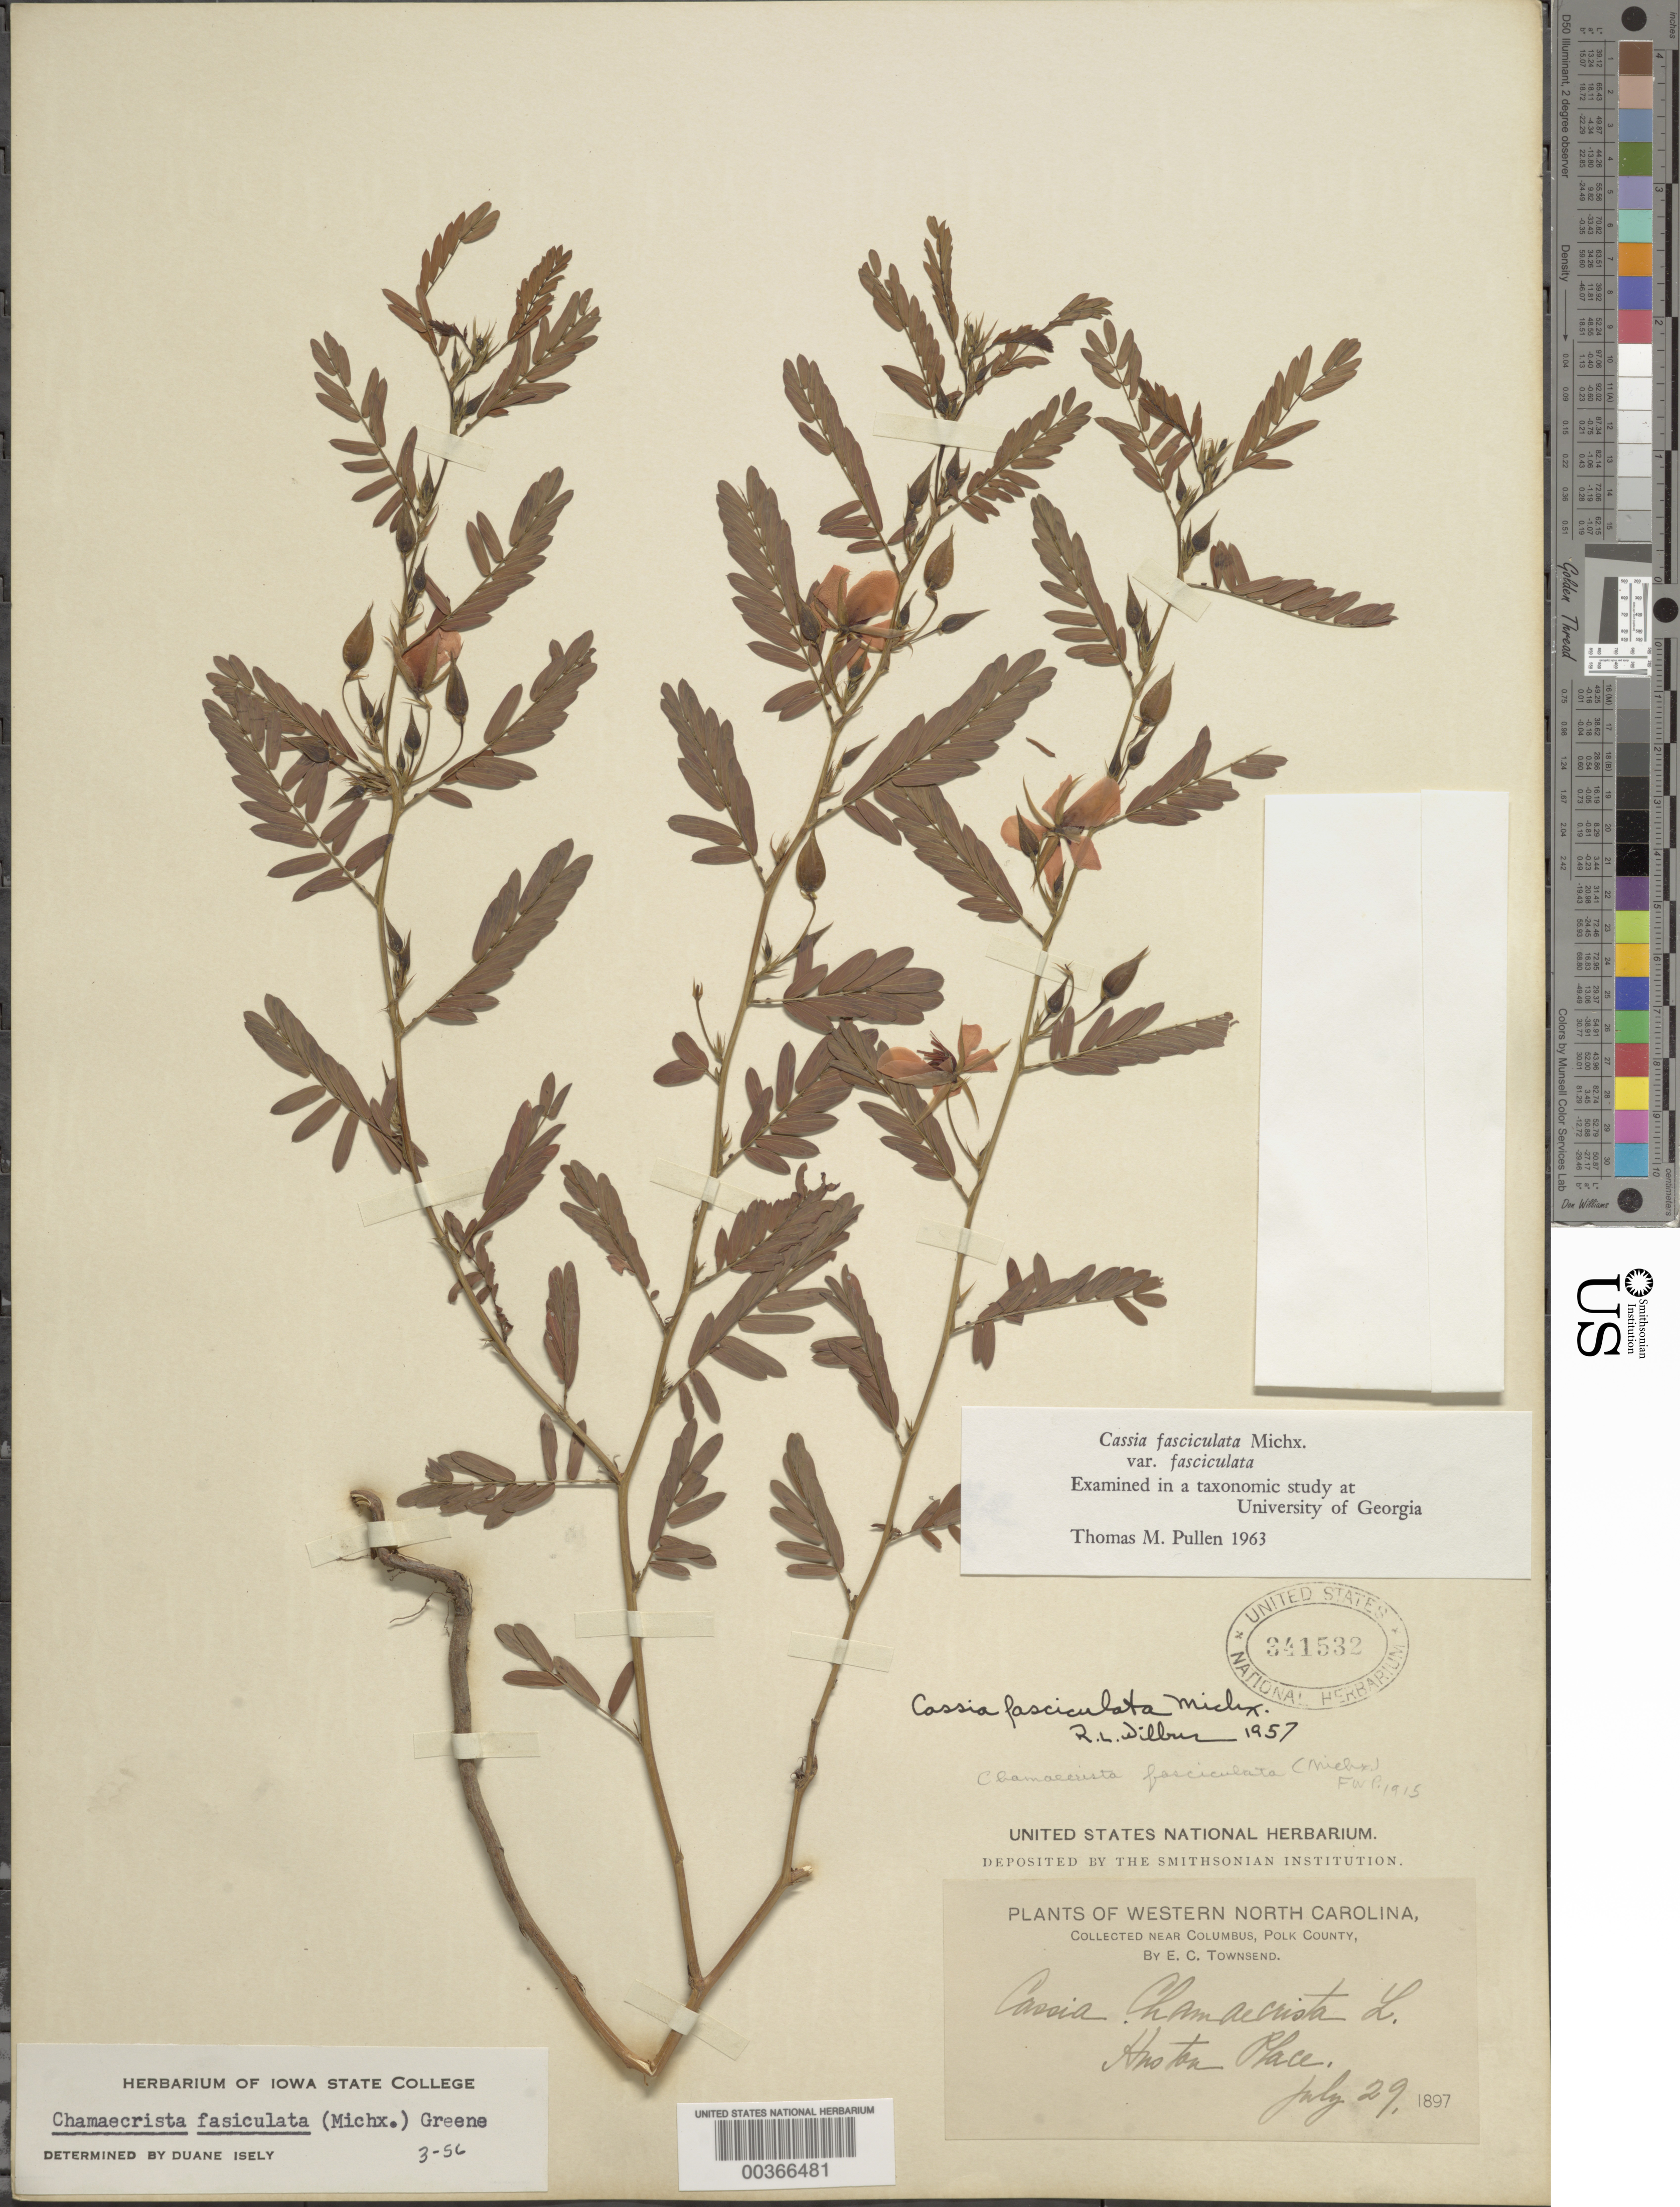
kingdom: Plantae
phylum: Tracheophyta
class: Magnoliopsida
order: Fabales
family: Fabaceae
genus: Chamaecrista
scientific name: Chamaecrista fasciculata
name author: (Michx.) Greene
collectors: E. C. Townsend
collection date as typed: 29 Jul 1897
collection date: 1897-07-29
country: United States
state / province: North Carolina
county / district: Polk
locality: Near columbus; huston place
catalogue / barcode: US 341532